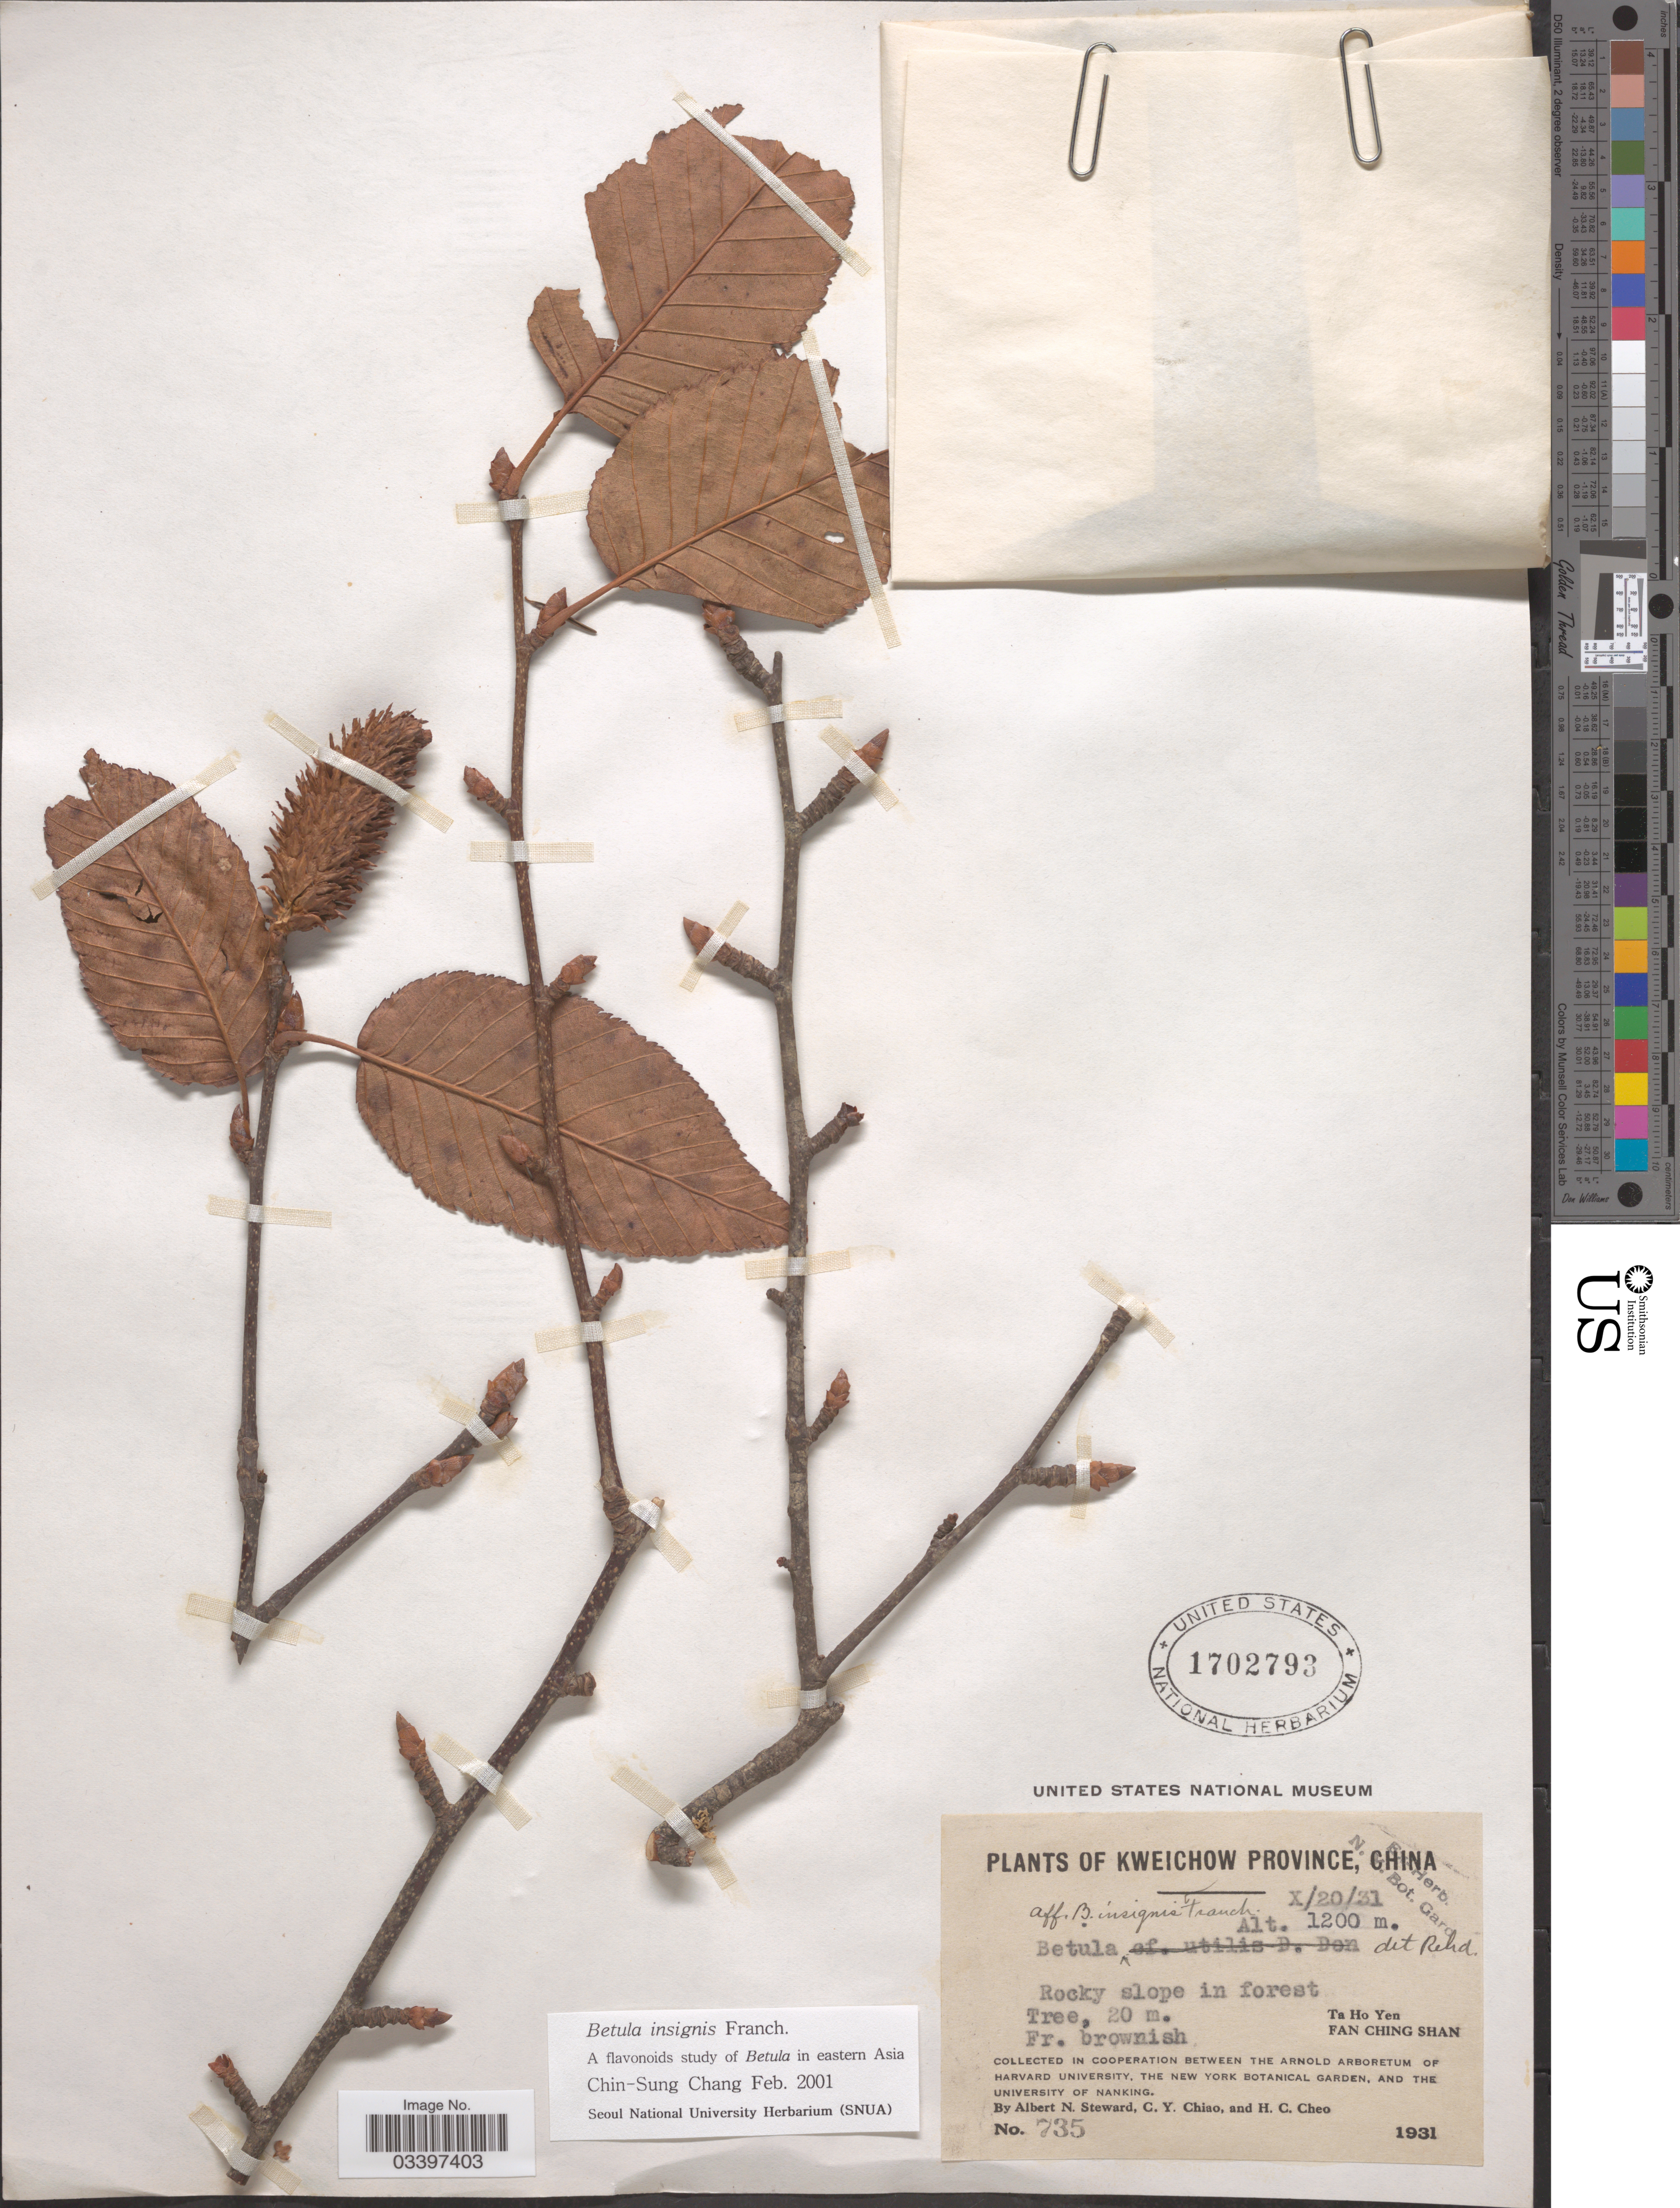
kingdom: Plantae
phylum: Tracheophyta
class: Magnoliopsida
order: Fagales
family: Betulaceae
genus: Betula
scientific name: Betula insignis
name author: Franch.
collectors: A. N. Steward, C. Y. Chiao & H. Cheo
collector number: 735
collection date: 1931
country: China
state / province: Guizhou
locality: Kweichow Province. Ta Ho Yen. Fan Ching Shan.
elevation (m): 1200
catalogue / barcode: US 1702793